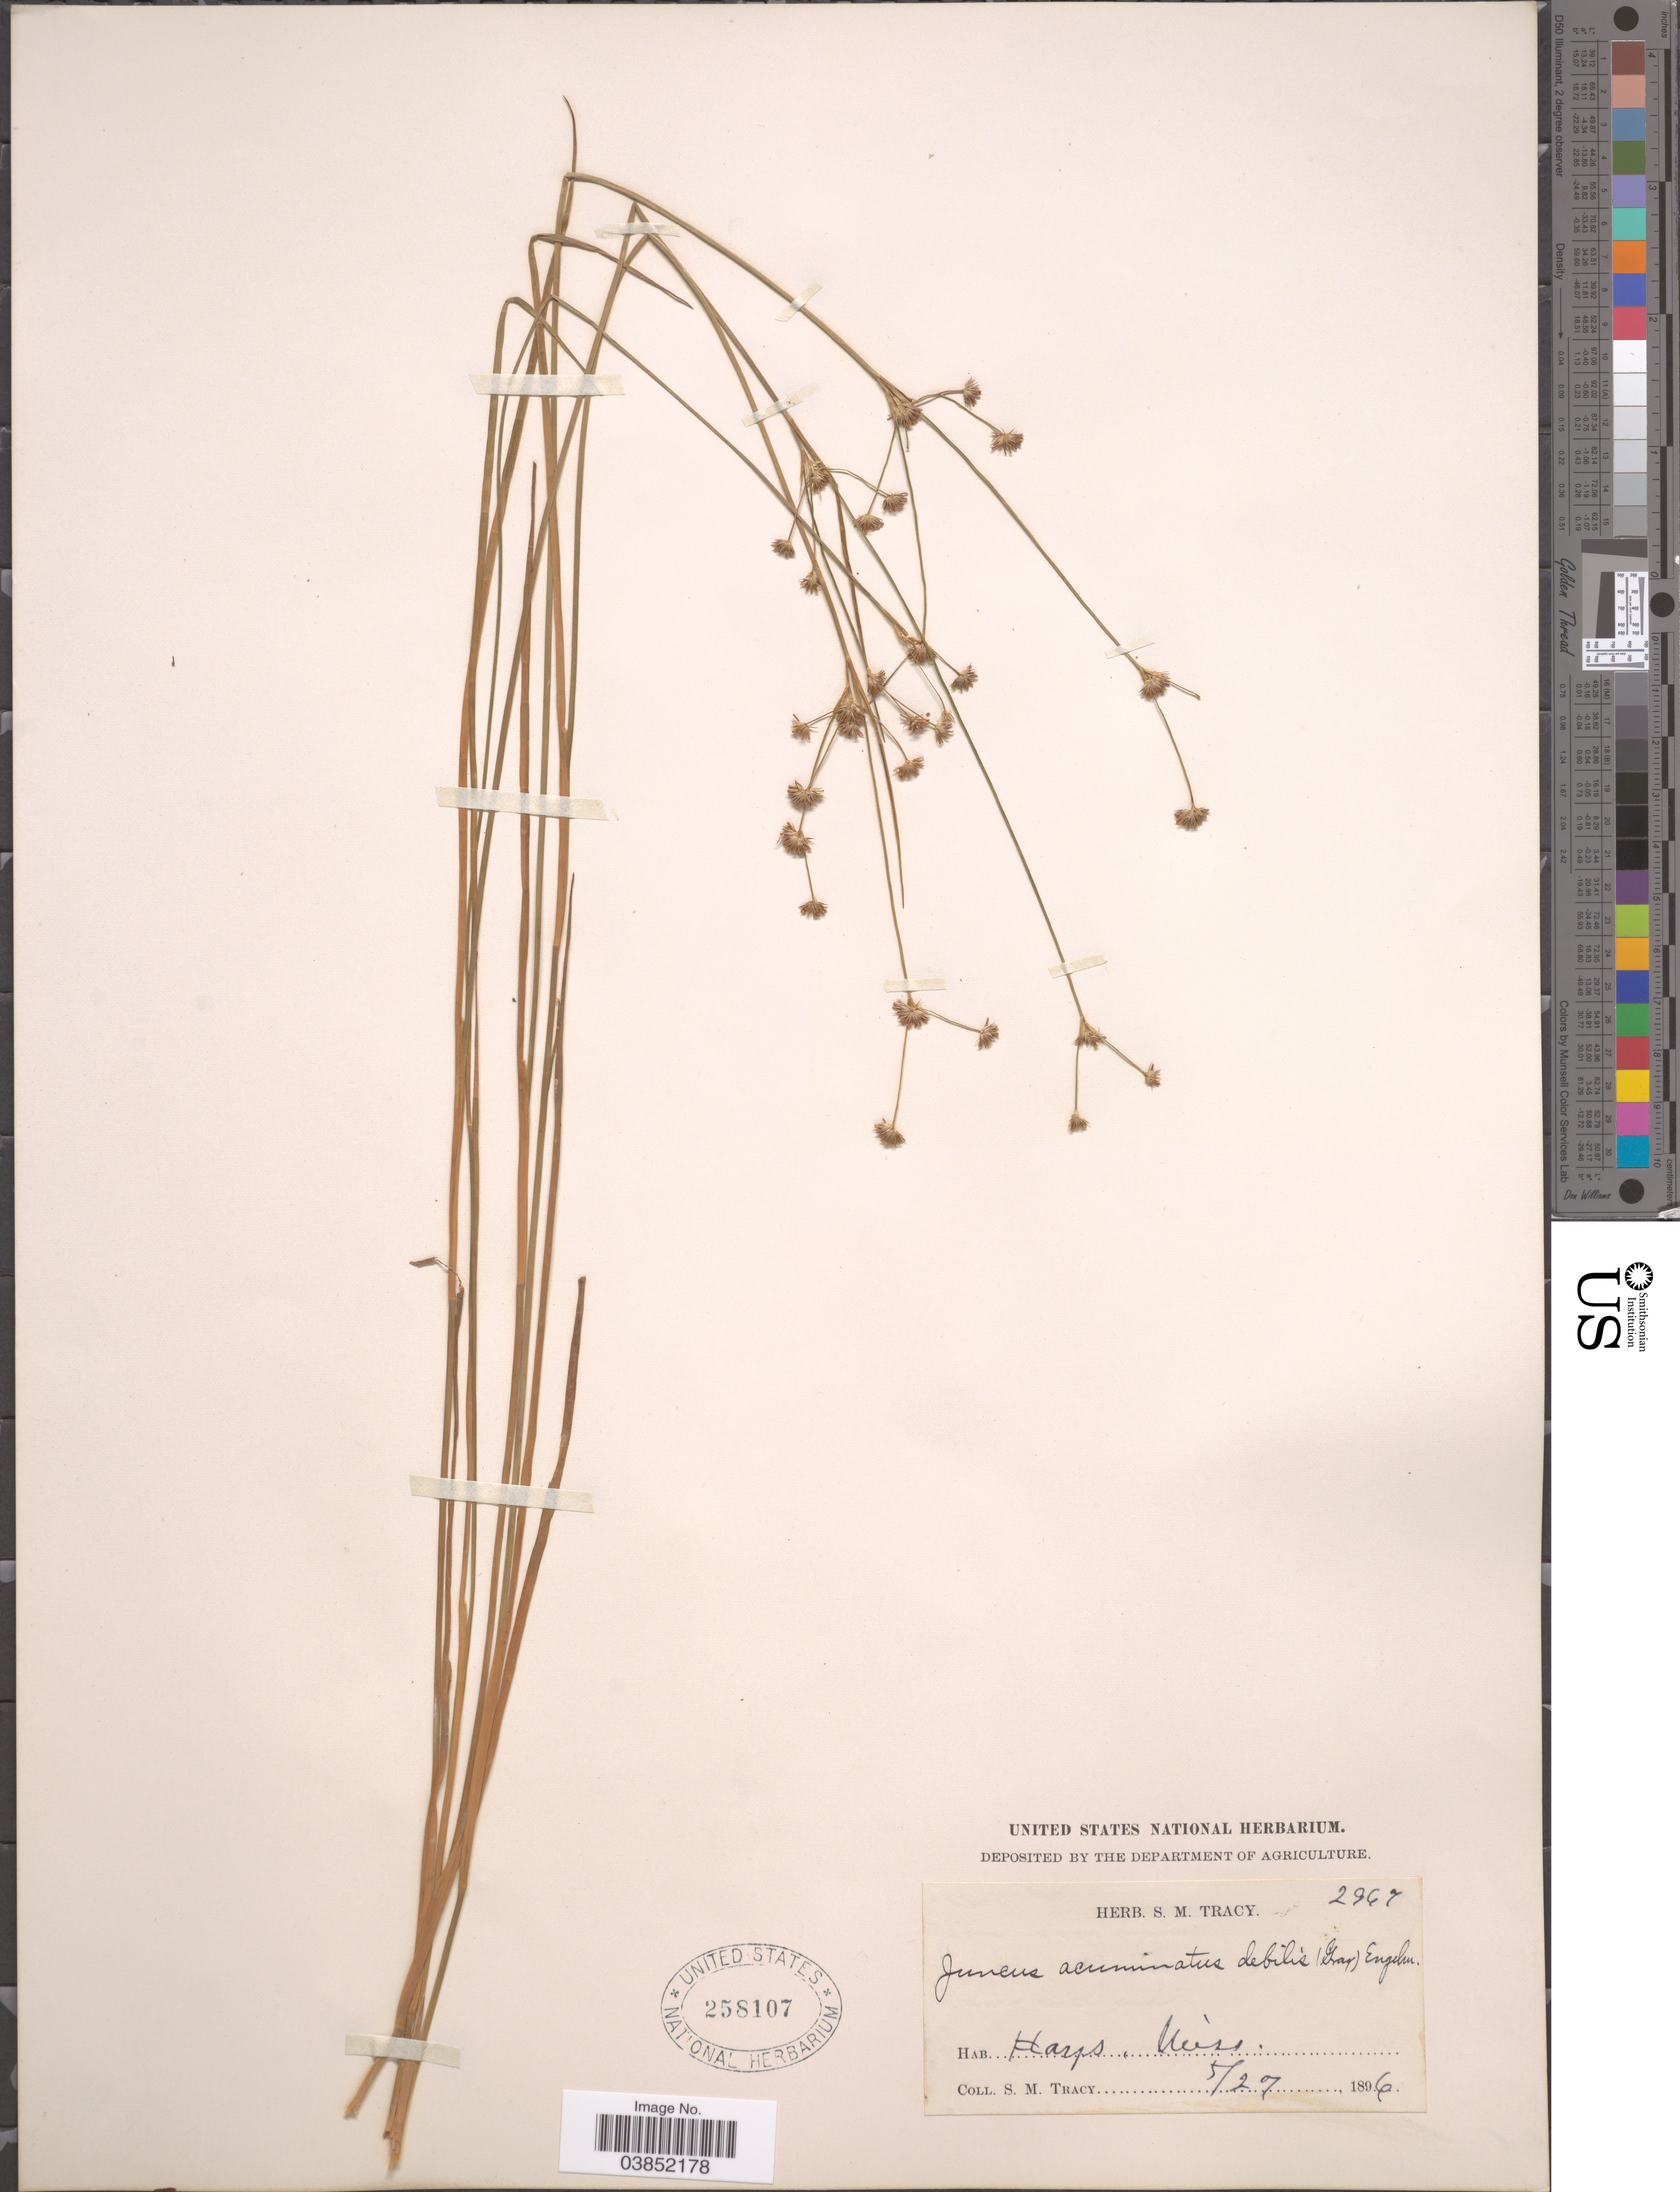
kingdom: Plantae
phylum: Tracheophyta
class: Liliopsida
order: Poales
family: Juncaceae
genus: Juncus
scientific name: Juncus debilis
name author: A. Gray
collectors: S. M. Tracy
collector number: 2967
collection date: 1896-05-27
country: United States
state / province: Mississippi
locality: Hays.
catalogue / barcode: US 258107